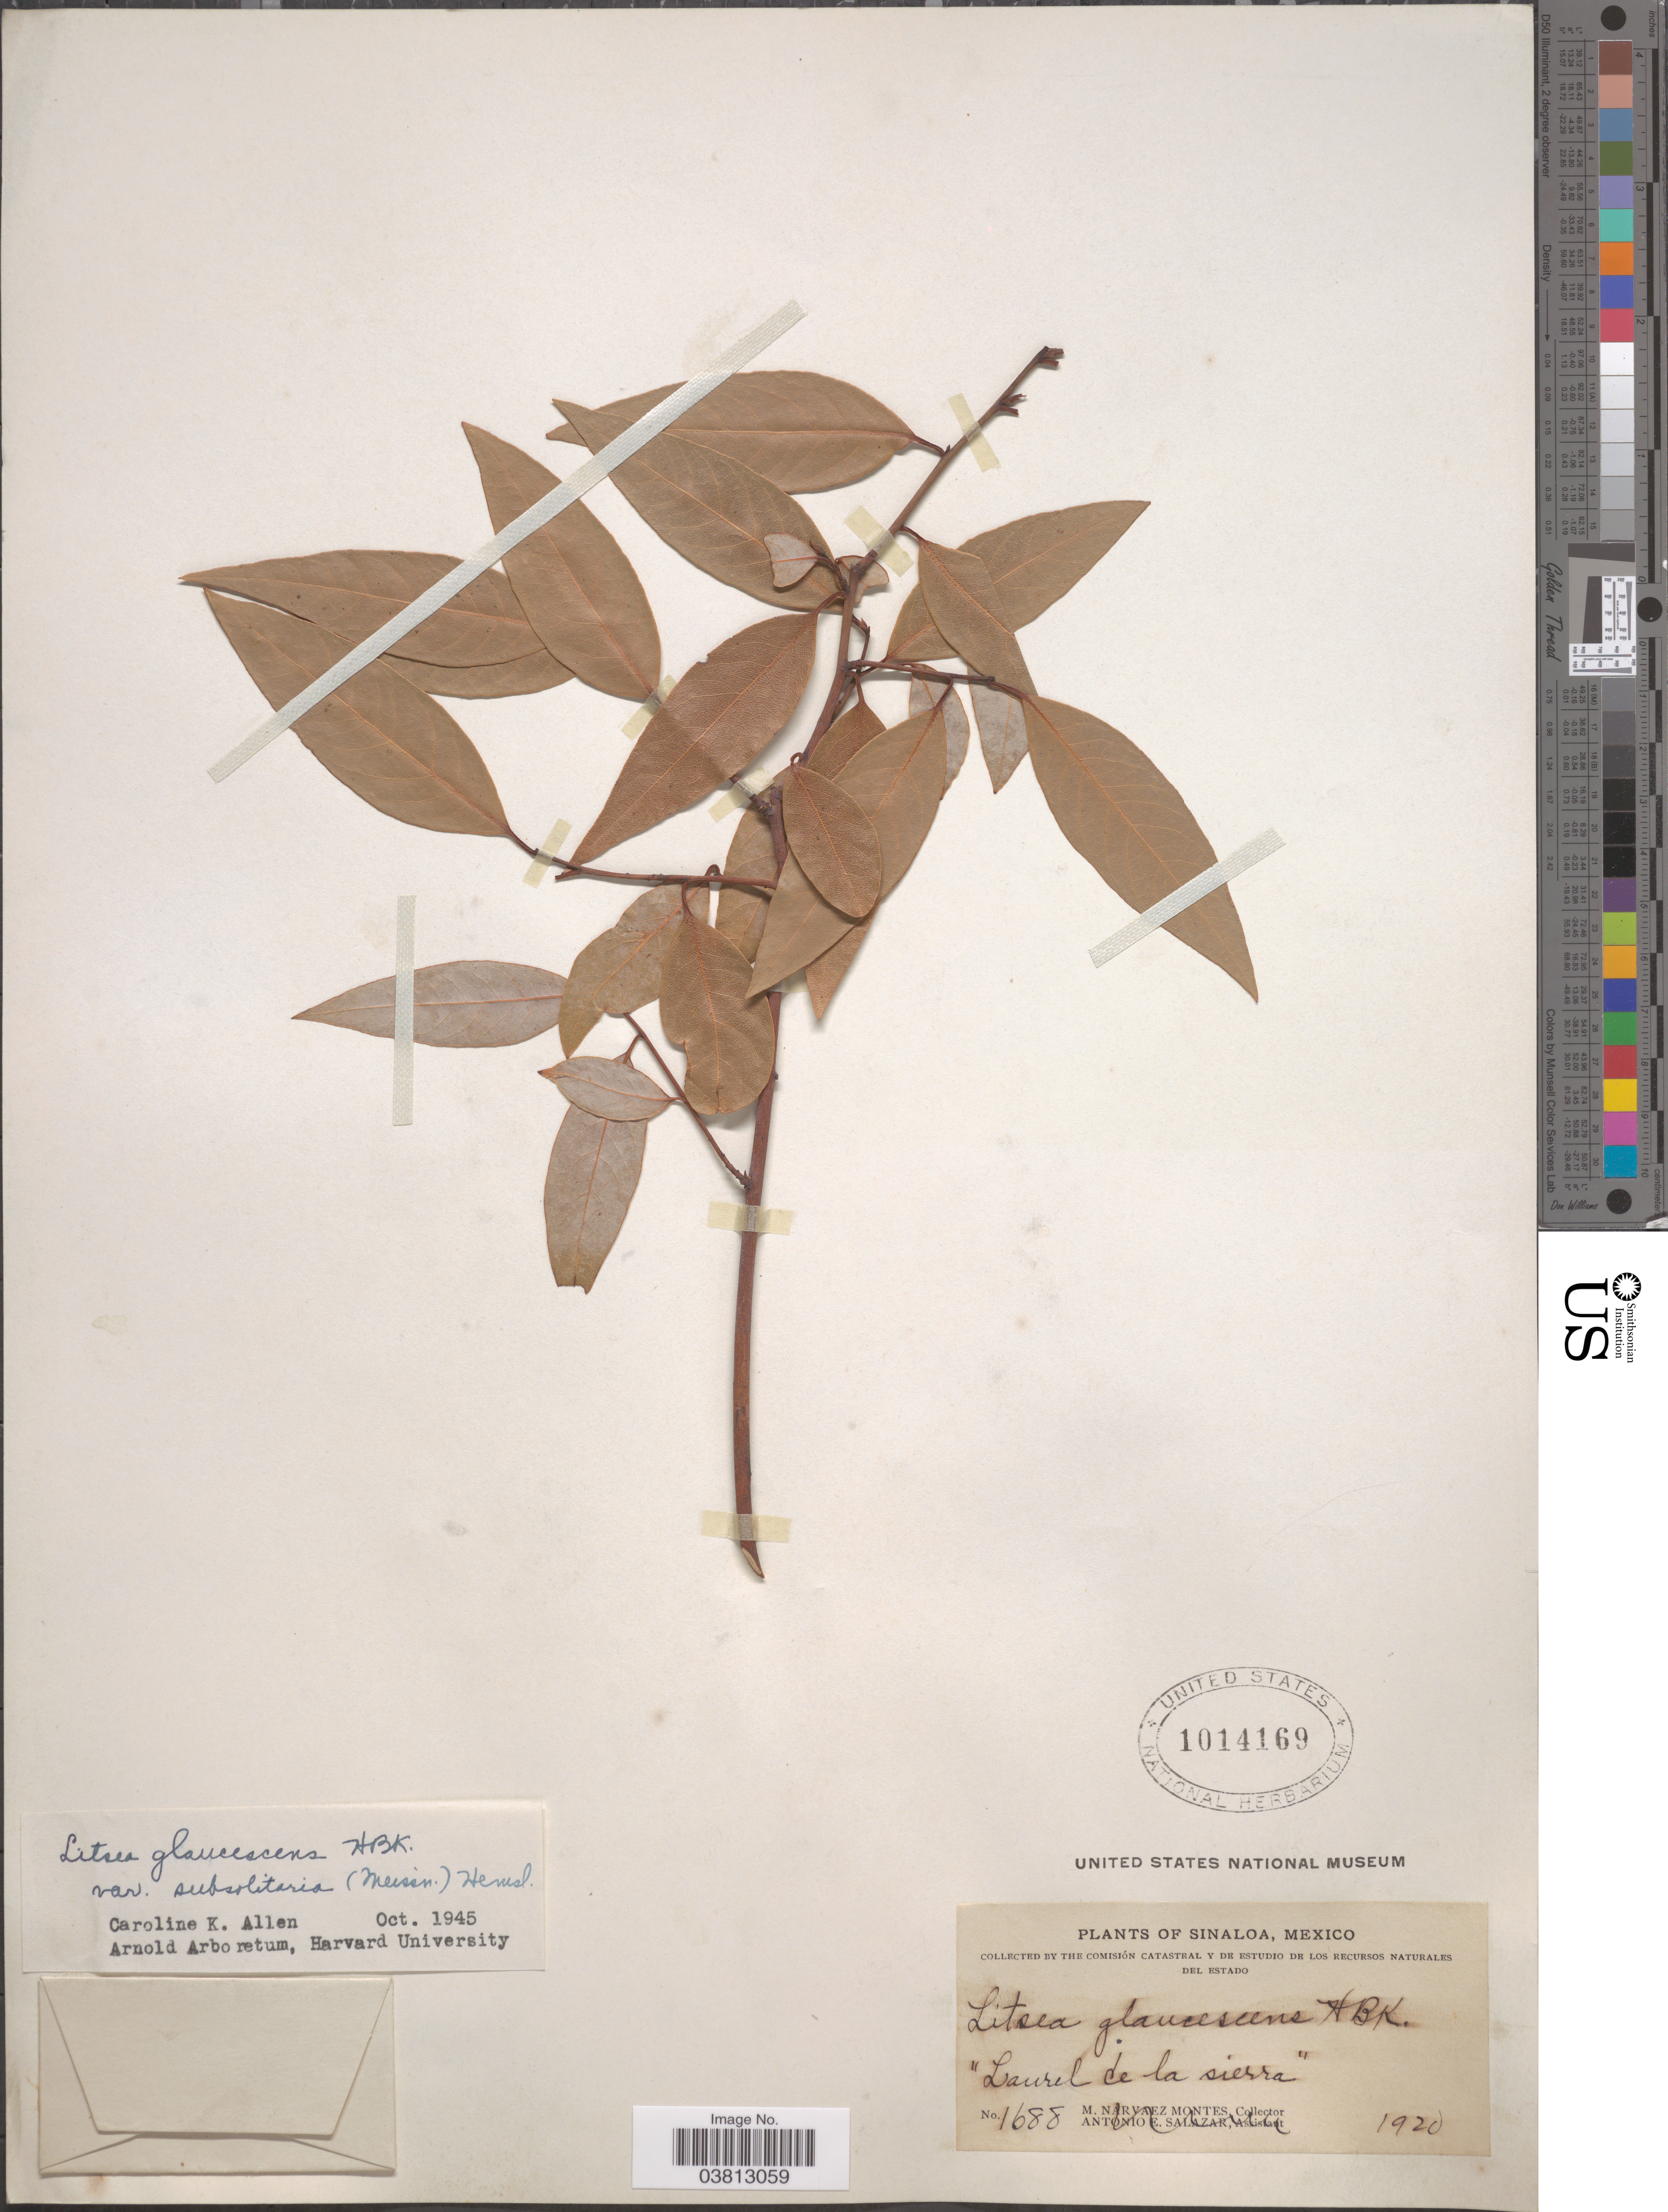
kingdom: Plantae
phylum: Tracheophyta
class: Magnoliopsida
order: Laurales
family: Lauraceae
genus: Litsea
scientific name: Litsea glaucescens var. subsolitaria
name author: Kunth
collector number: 1688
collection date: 1920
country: Mexico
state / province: Sinaloa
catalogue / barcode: US 1014169